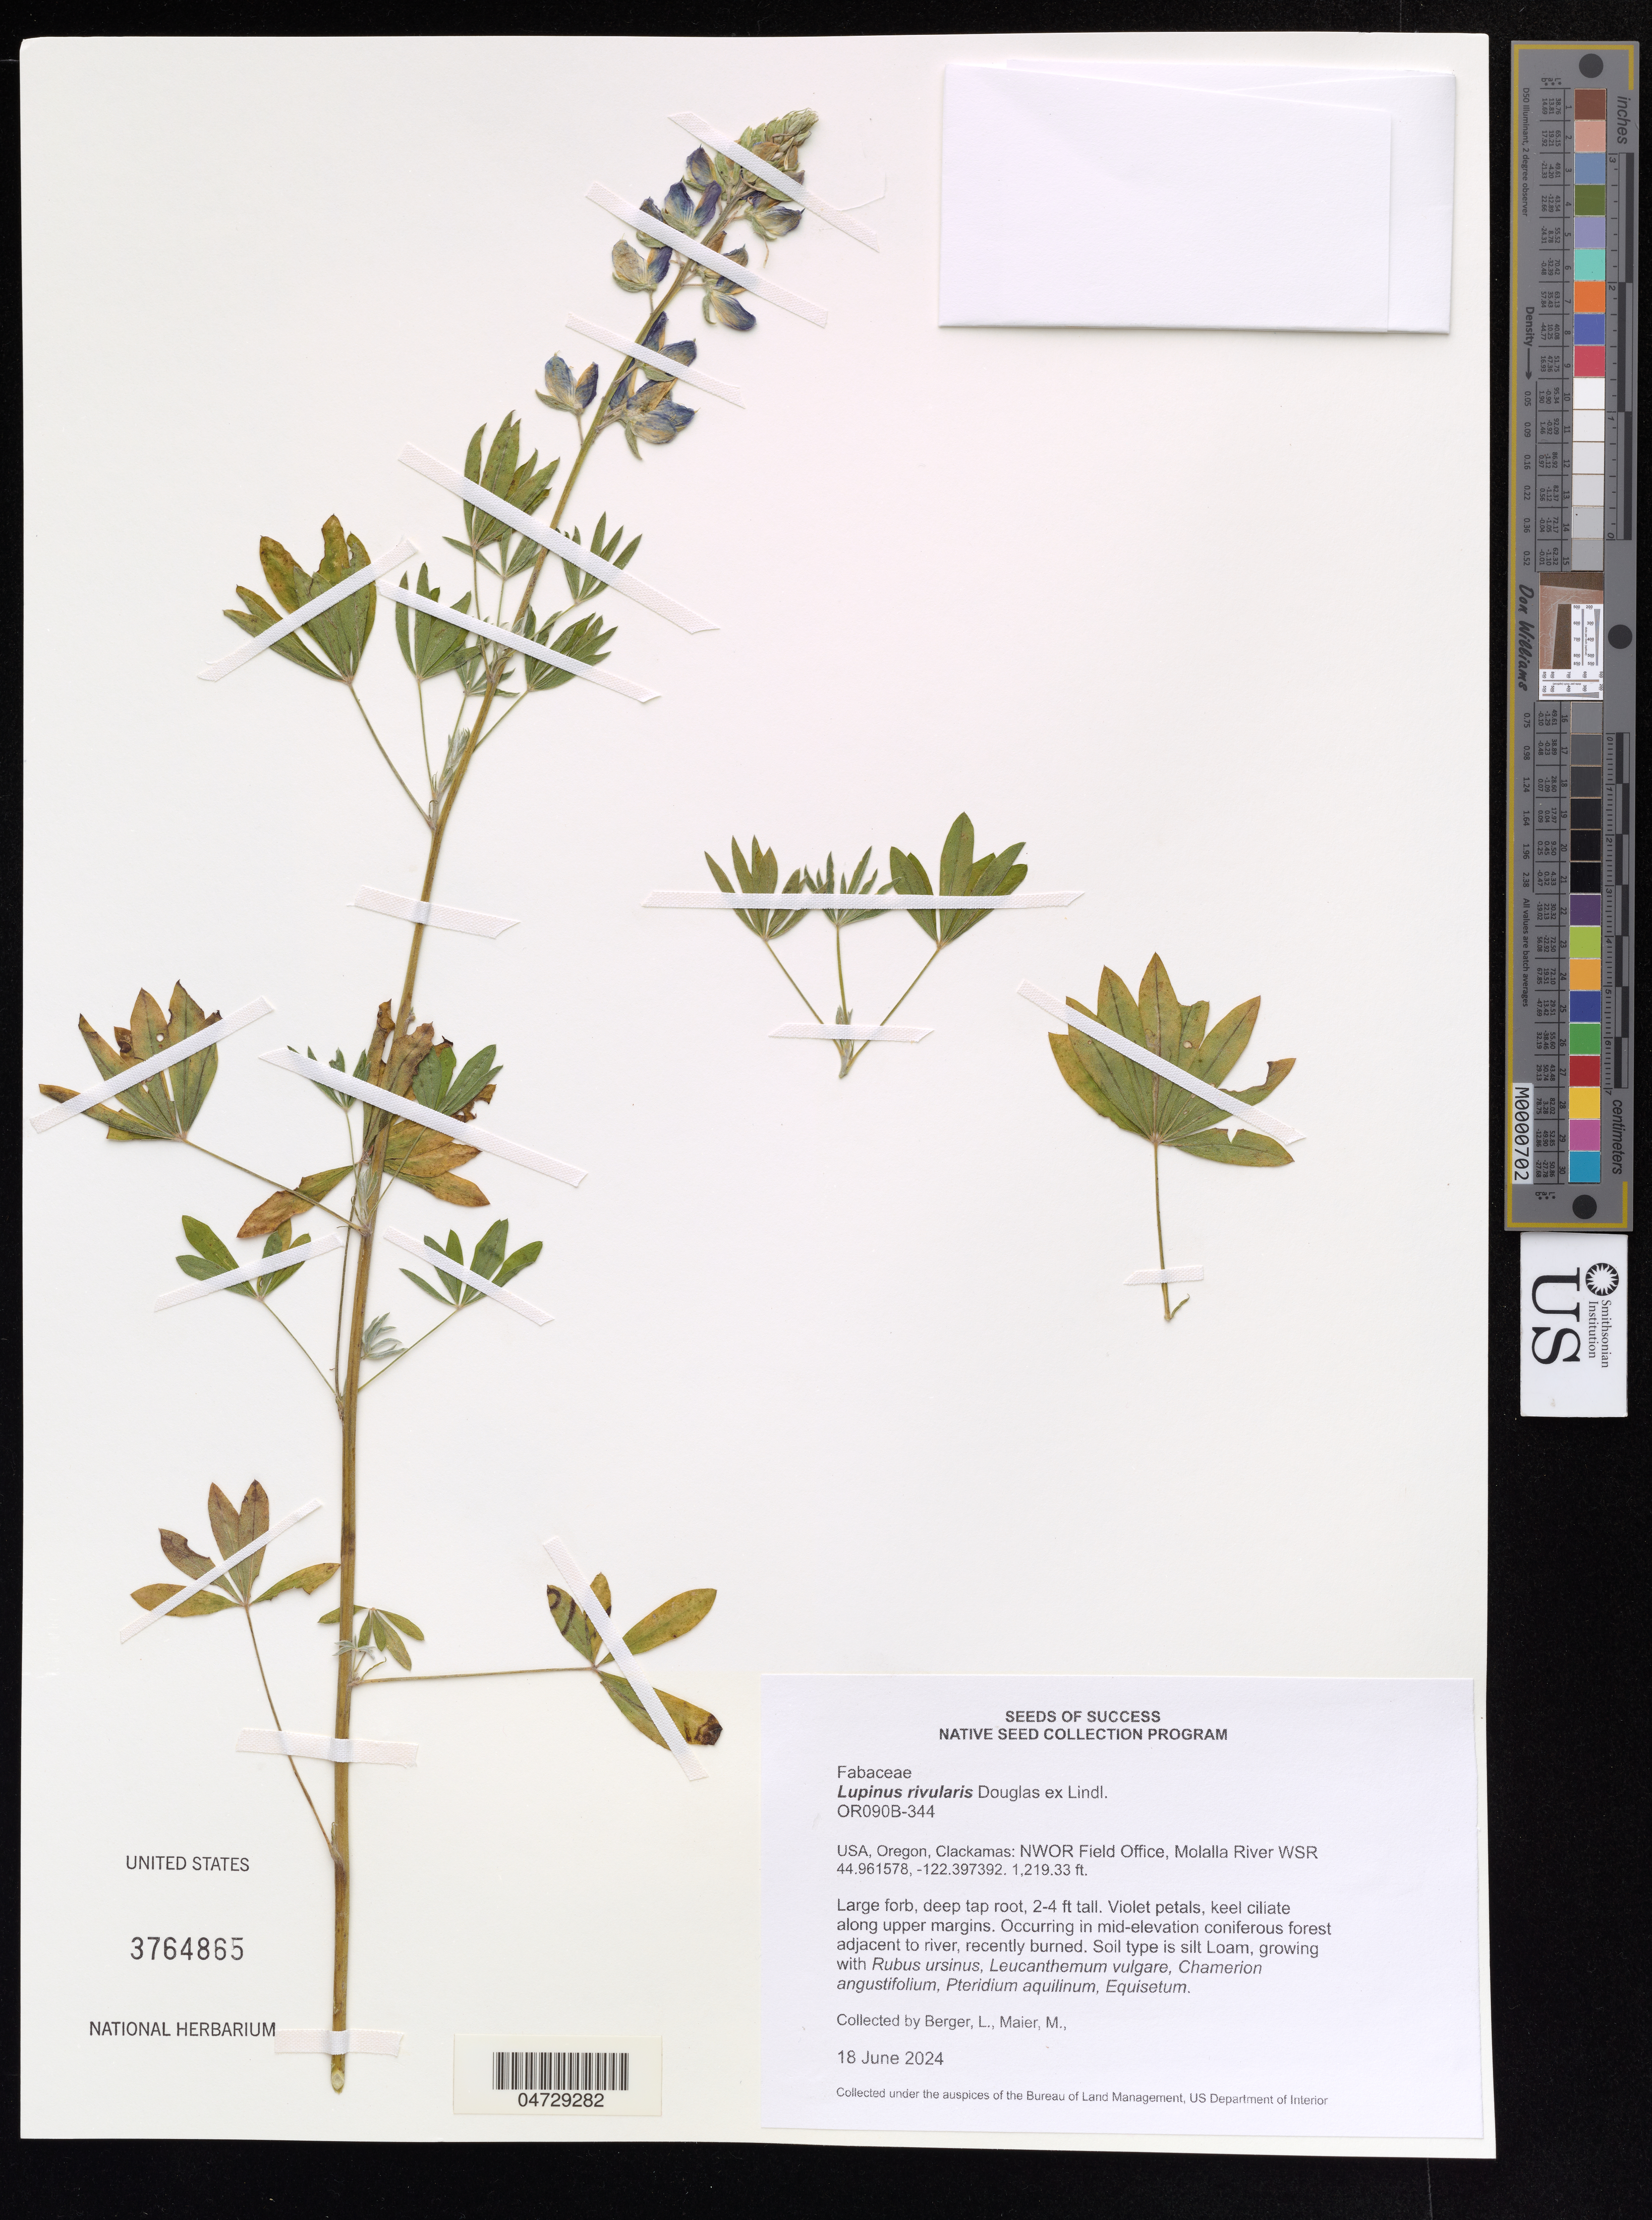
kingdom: Plantae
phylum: Tracheophyta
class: Magnoliopsida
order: Fabales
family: Fabaceae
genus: Lupinus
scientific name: Lupinus rivularis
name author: Lindl.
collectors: L. Berger & M. Maier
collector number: OR090B-344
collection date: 2024-06-18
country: United States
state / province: Oregon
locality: Clackamas: NWOR Field Office, Molalla River WSR.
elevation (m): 371.65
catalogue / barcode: US 3764865